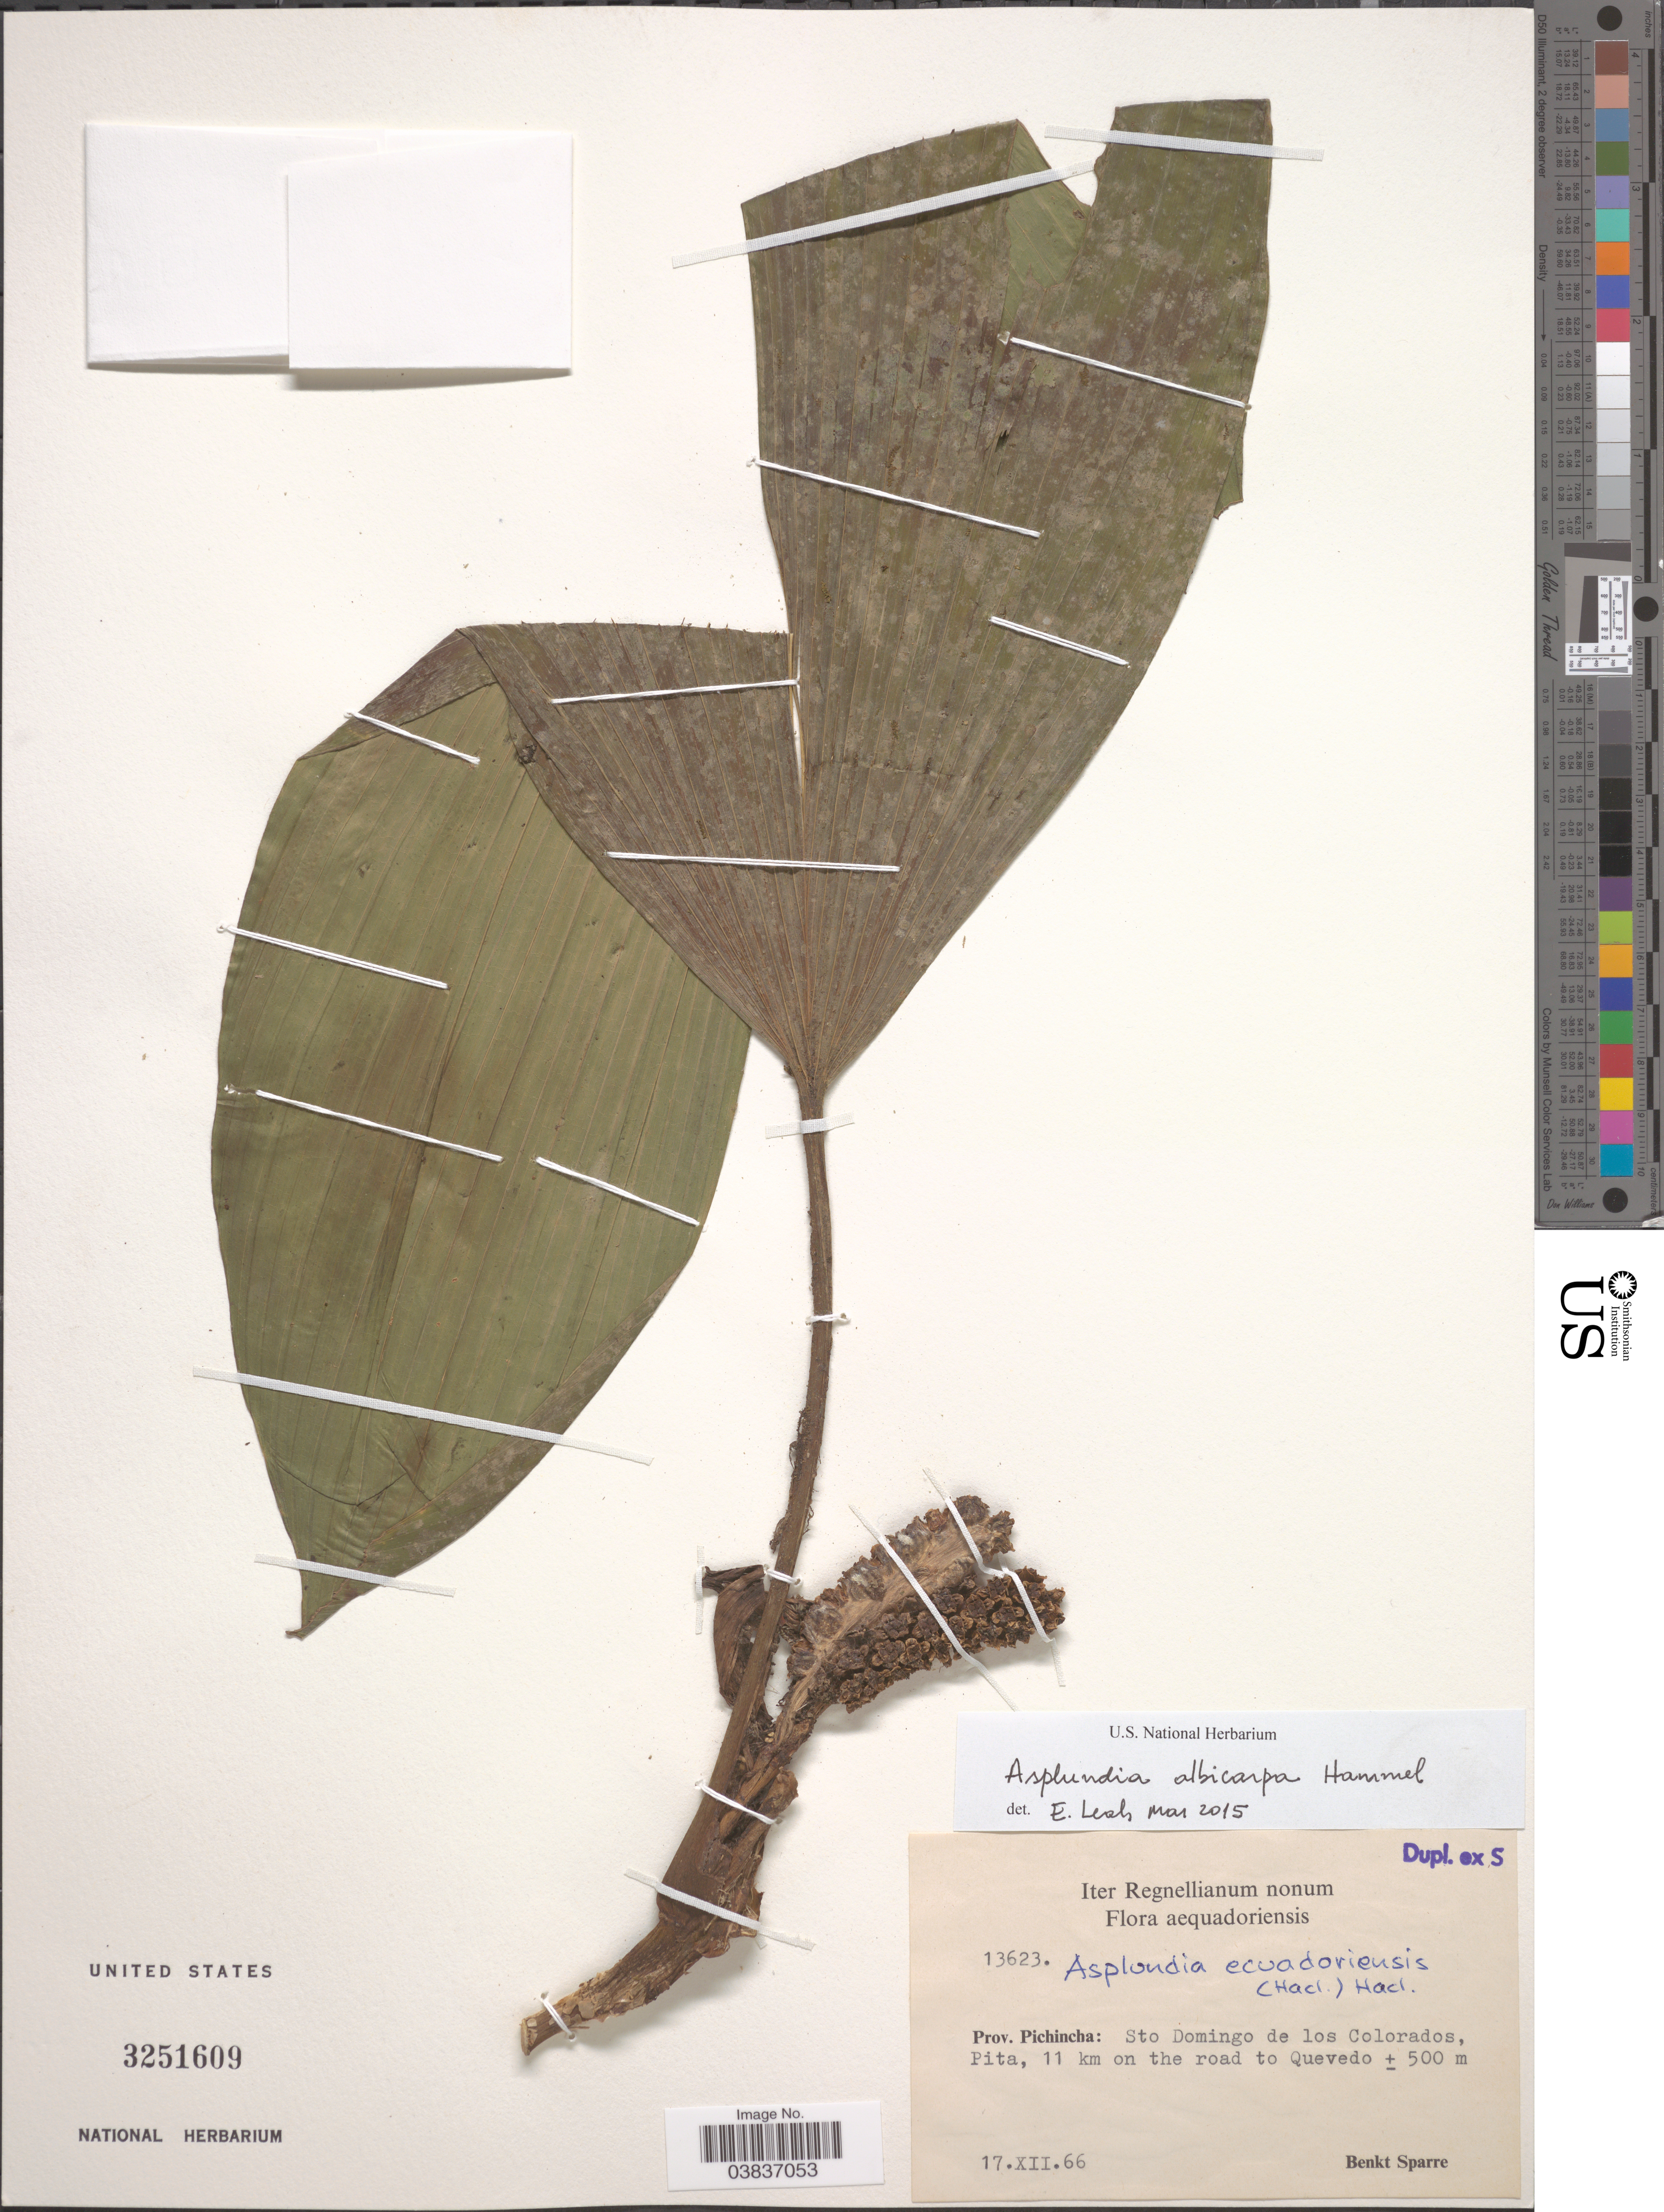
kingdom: Plantae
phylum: Tracheophyta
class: Liliopsida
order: Pandanales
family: Cyclanthaceae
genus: Asplundia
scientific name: Asplundia albicarpa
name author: Hammel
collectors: B. Sparre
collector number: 13623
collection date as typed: Transcribed d/m/y: 17/12/66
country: Ecuador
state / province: Pichincha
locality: Aequadoriensis. Sto Domingo de los Colorados, Pita, 11 km on the road to Quevedo.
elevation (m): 500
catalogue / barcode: US 3251609